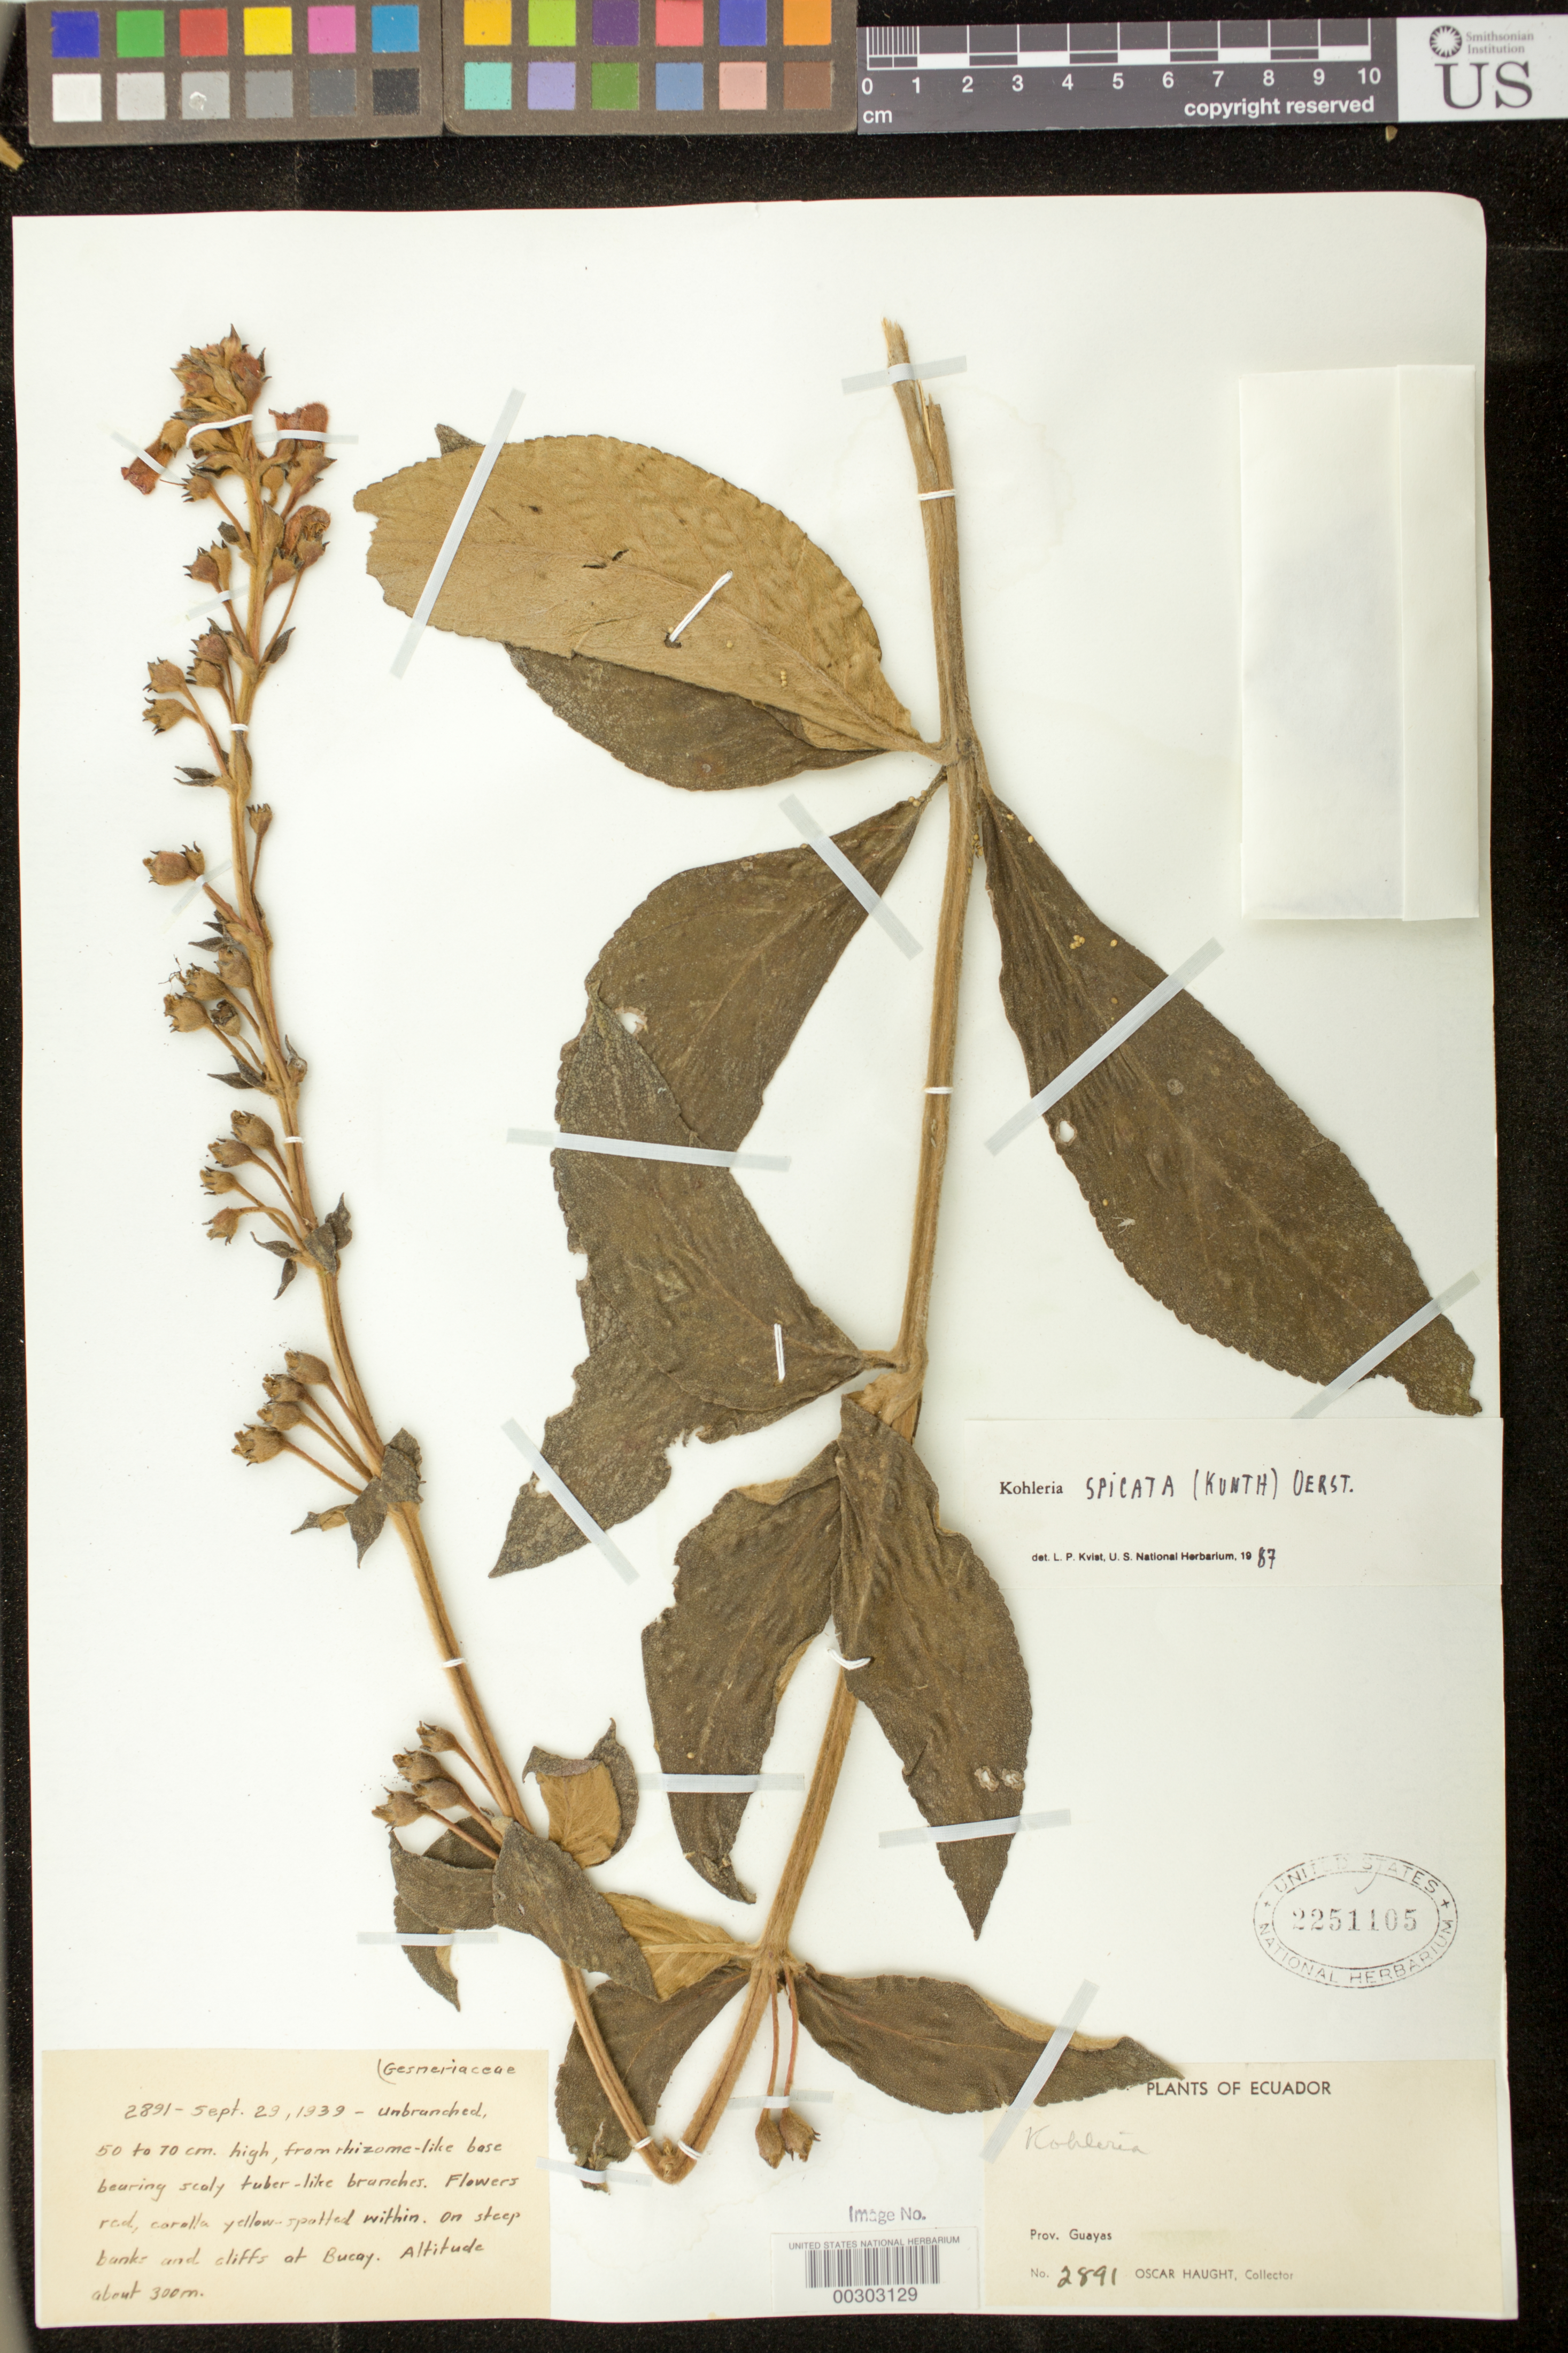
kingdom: Plantae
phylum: Tracheophyta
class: Magnoliopsida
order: Lamiales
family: Gesneriaceae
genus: Kohleria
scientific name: Kohleria spicata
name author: (Kunth) Oerst.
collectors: O. L. Haught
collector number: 2891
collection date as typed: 29 Sep 1939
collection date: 1939-09-29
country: Ecuador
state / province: Guayas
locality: Bucay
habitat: On steep banks and cliffs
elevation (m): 300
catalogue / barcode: US 2251105